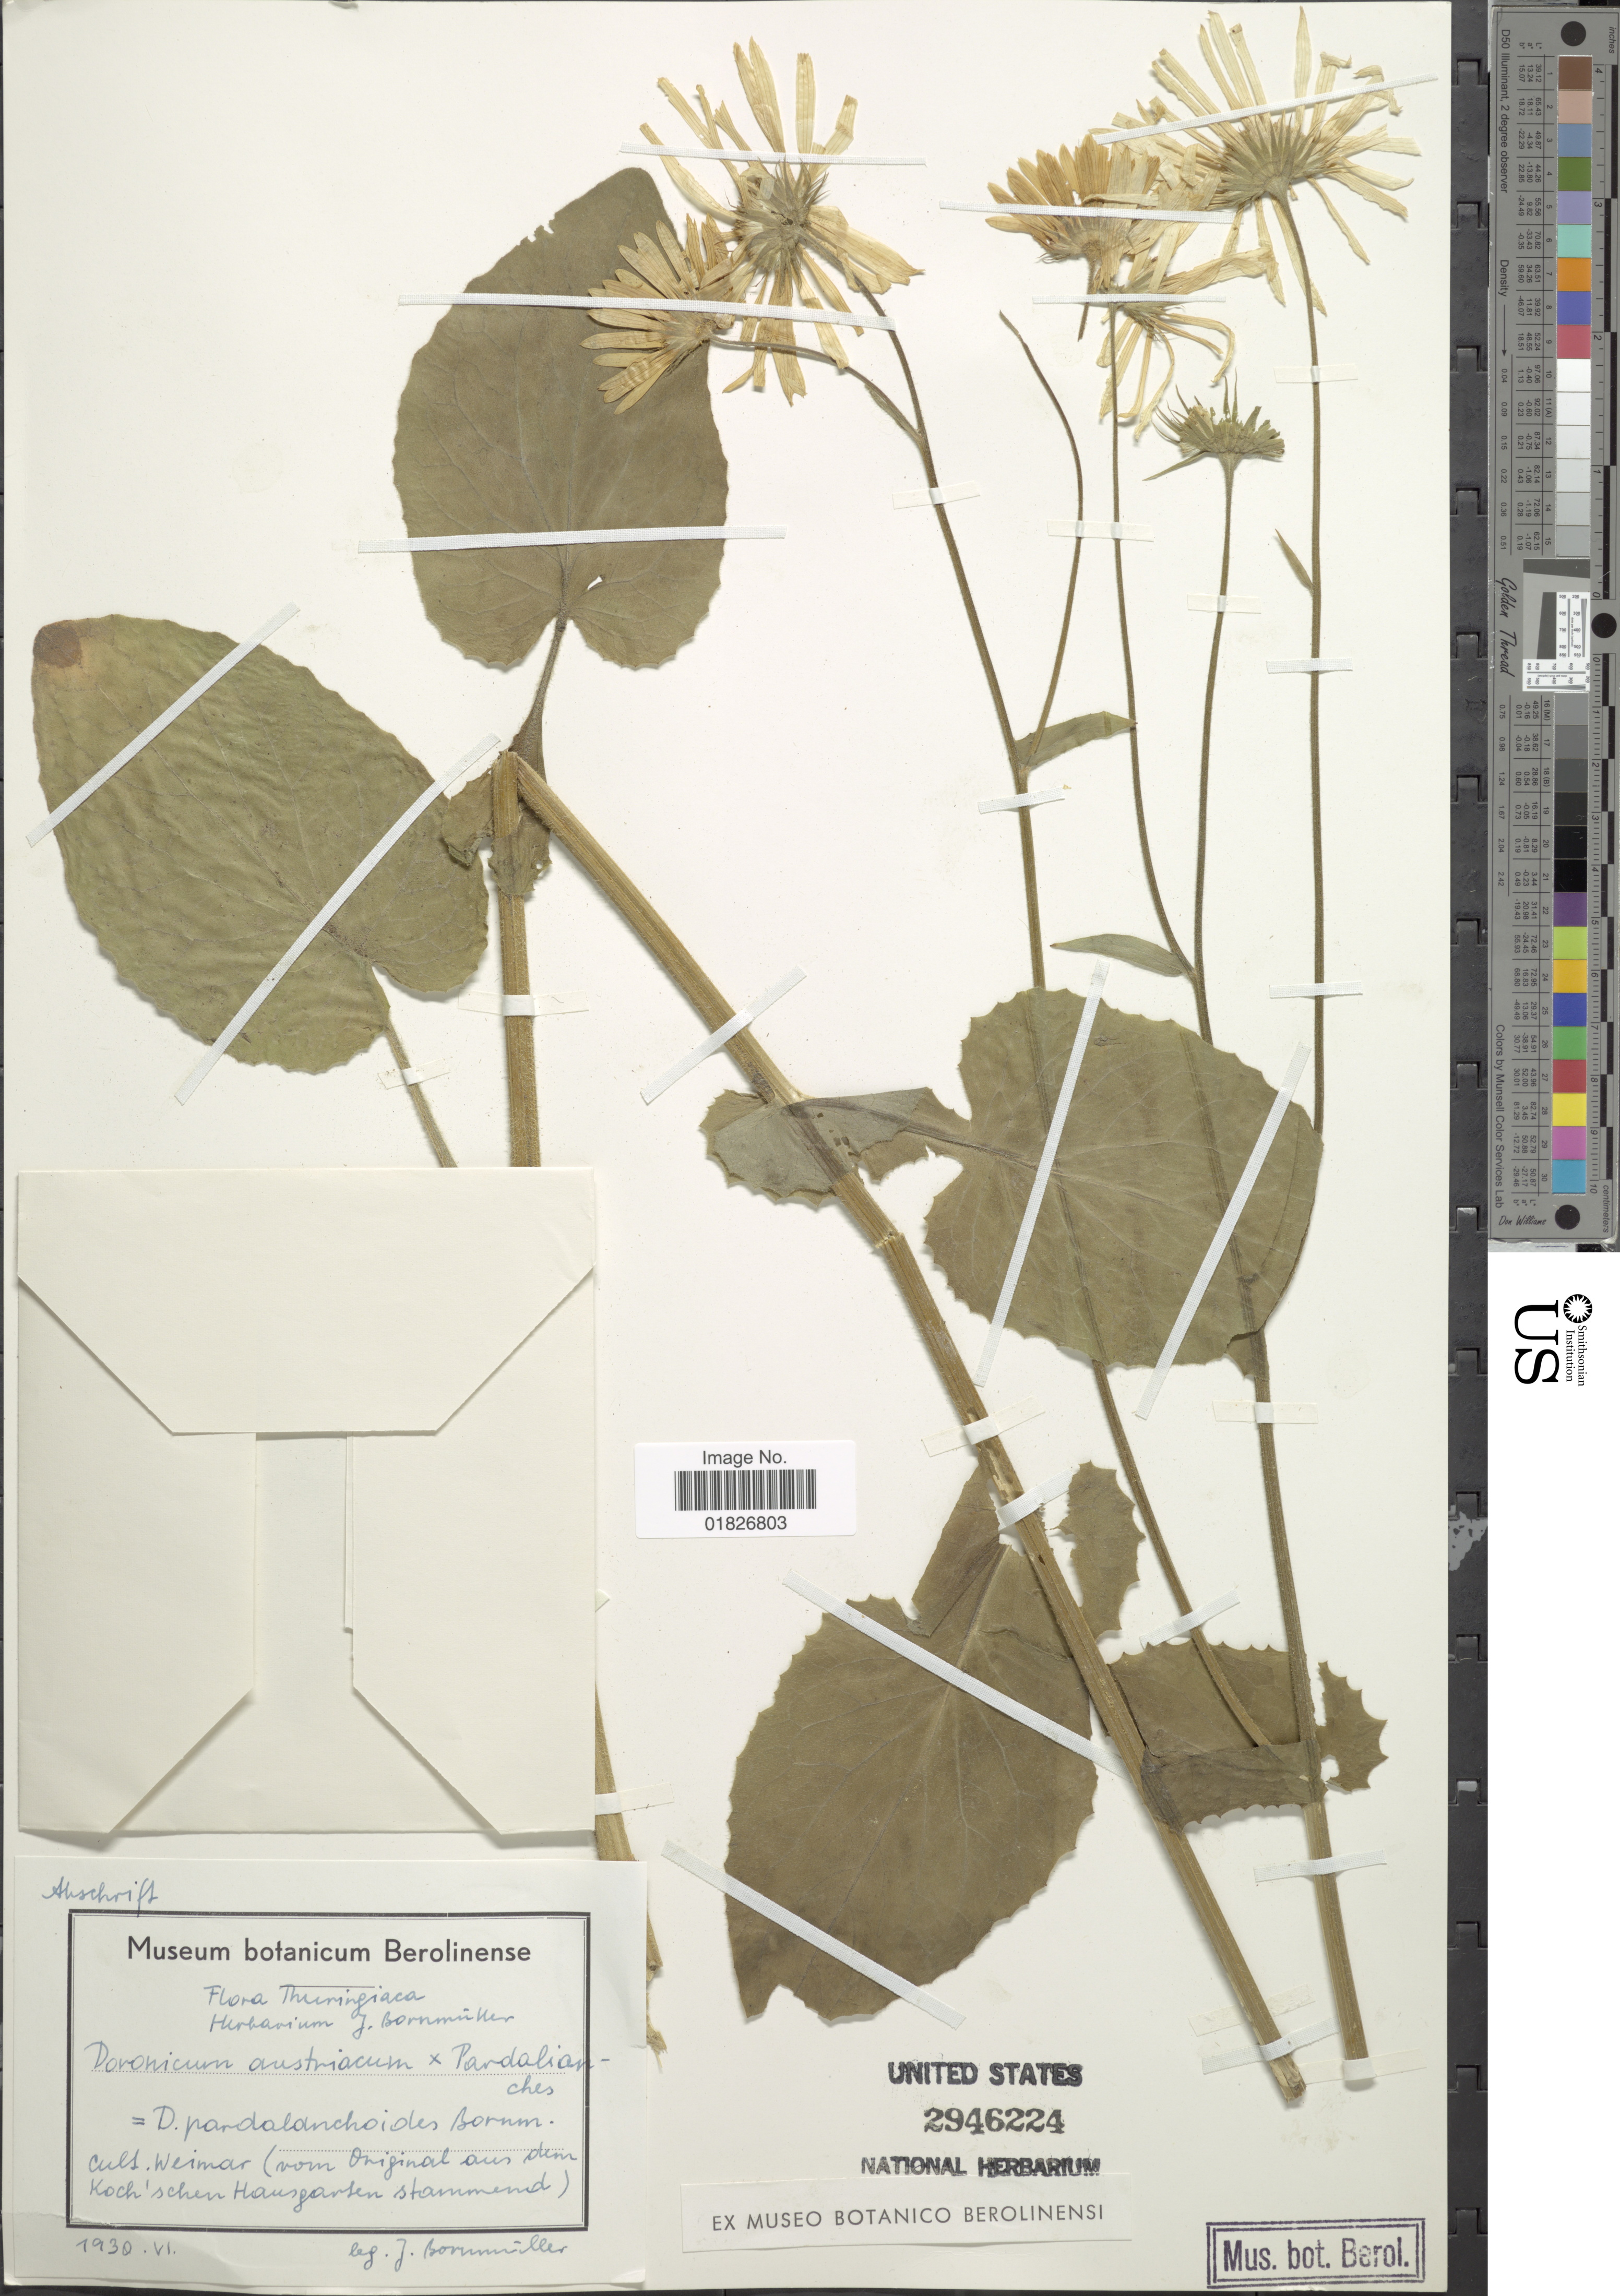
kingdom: Plantae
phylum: Tracheophyta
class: Magnoliopsida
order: Asterales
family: Asteraceae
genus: Doronicum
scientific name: Doronicum austriacum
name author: Jacq.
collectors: J. Bornmüller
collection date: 1930-06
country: Germany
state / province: Thuringia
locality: Thuringiaca, Weimar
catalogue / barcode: US 2946224